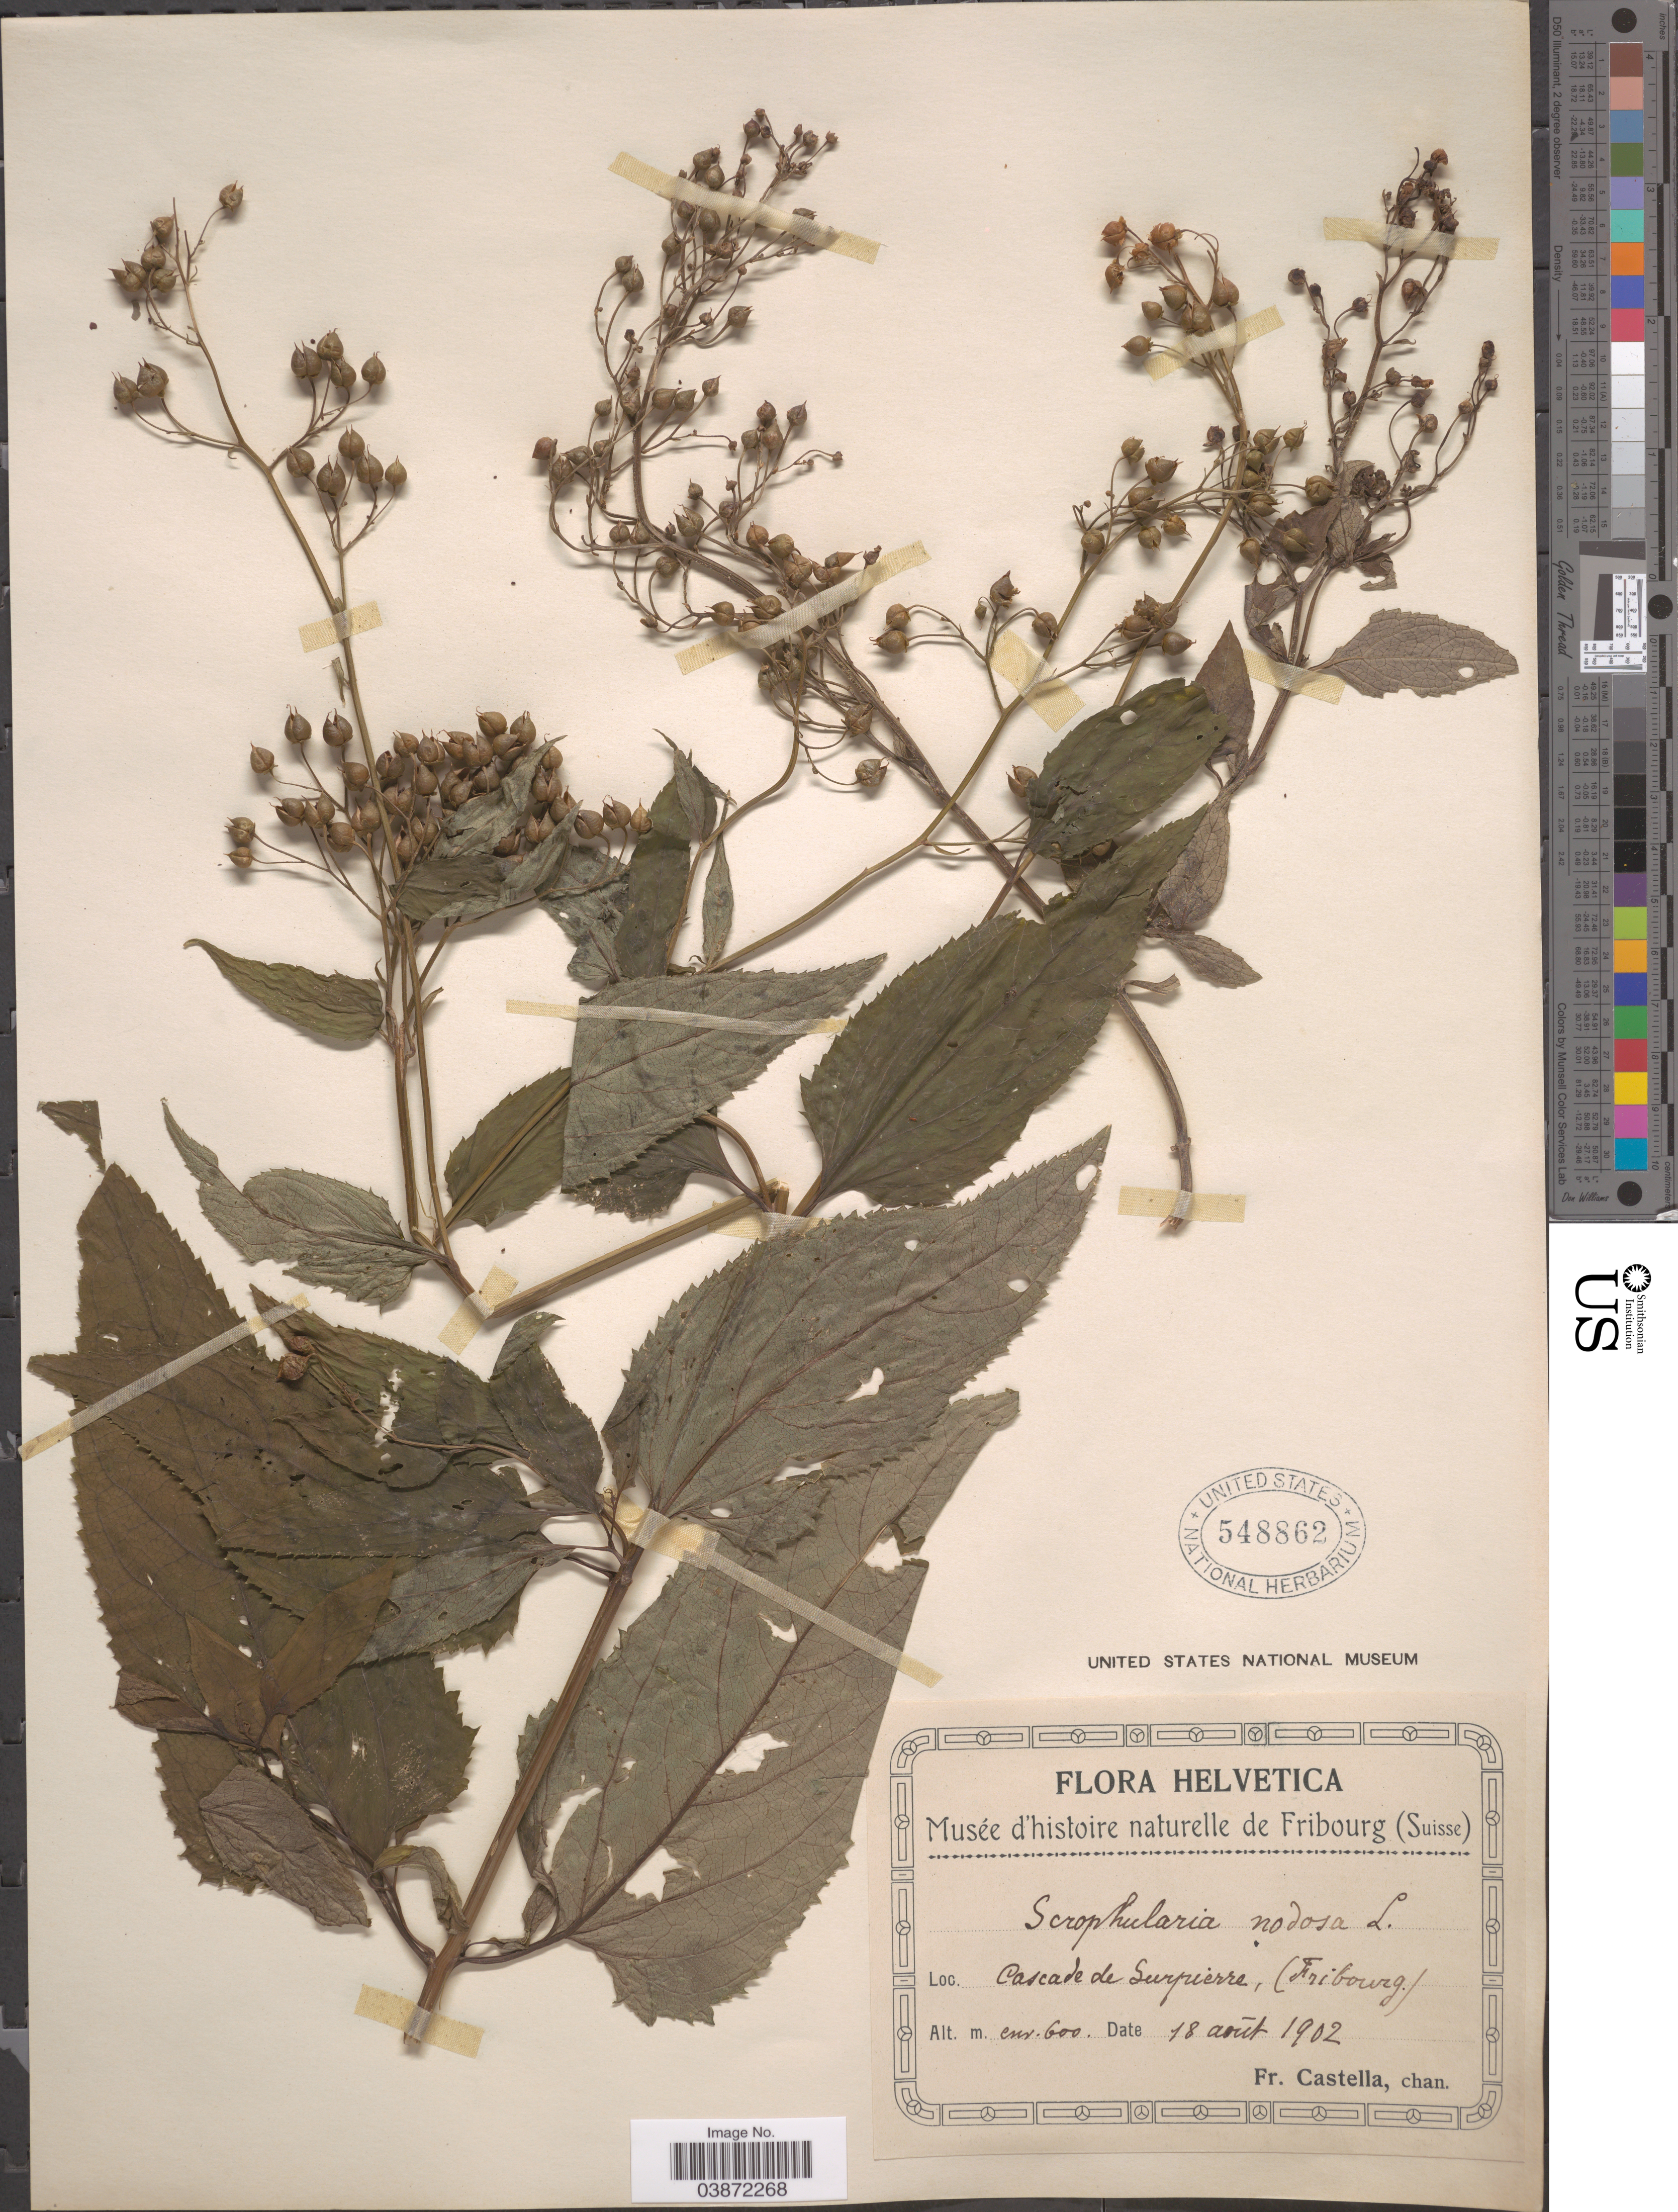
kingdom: Plantae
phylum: Tracheophyta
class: Magnoliopsida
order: Lamiales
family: Scrophulariaceae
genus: Scrophularia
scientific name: Scrophularia nodosa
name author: L.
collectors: Fr. Castella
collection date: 1902-08-18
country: Switzerland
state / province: Fribourg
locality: Helvetica. Cascade de Surpierre.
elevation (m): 600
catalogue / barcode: US 548862